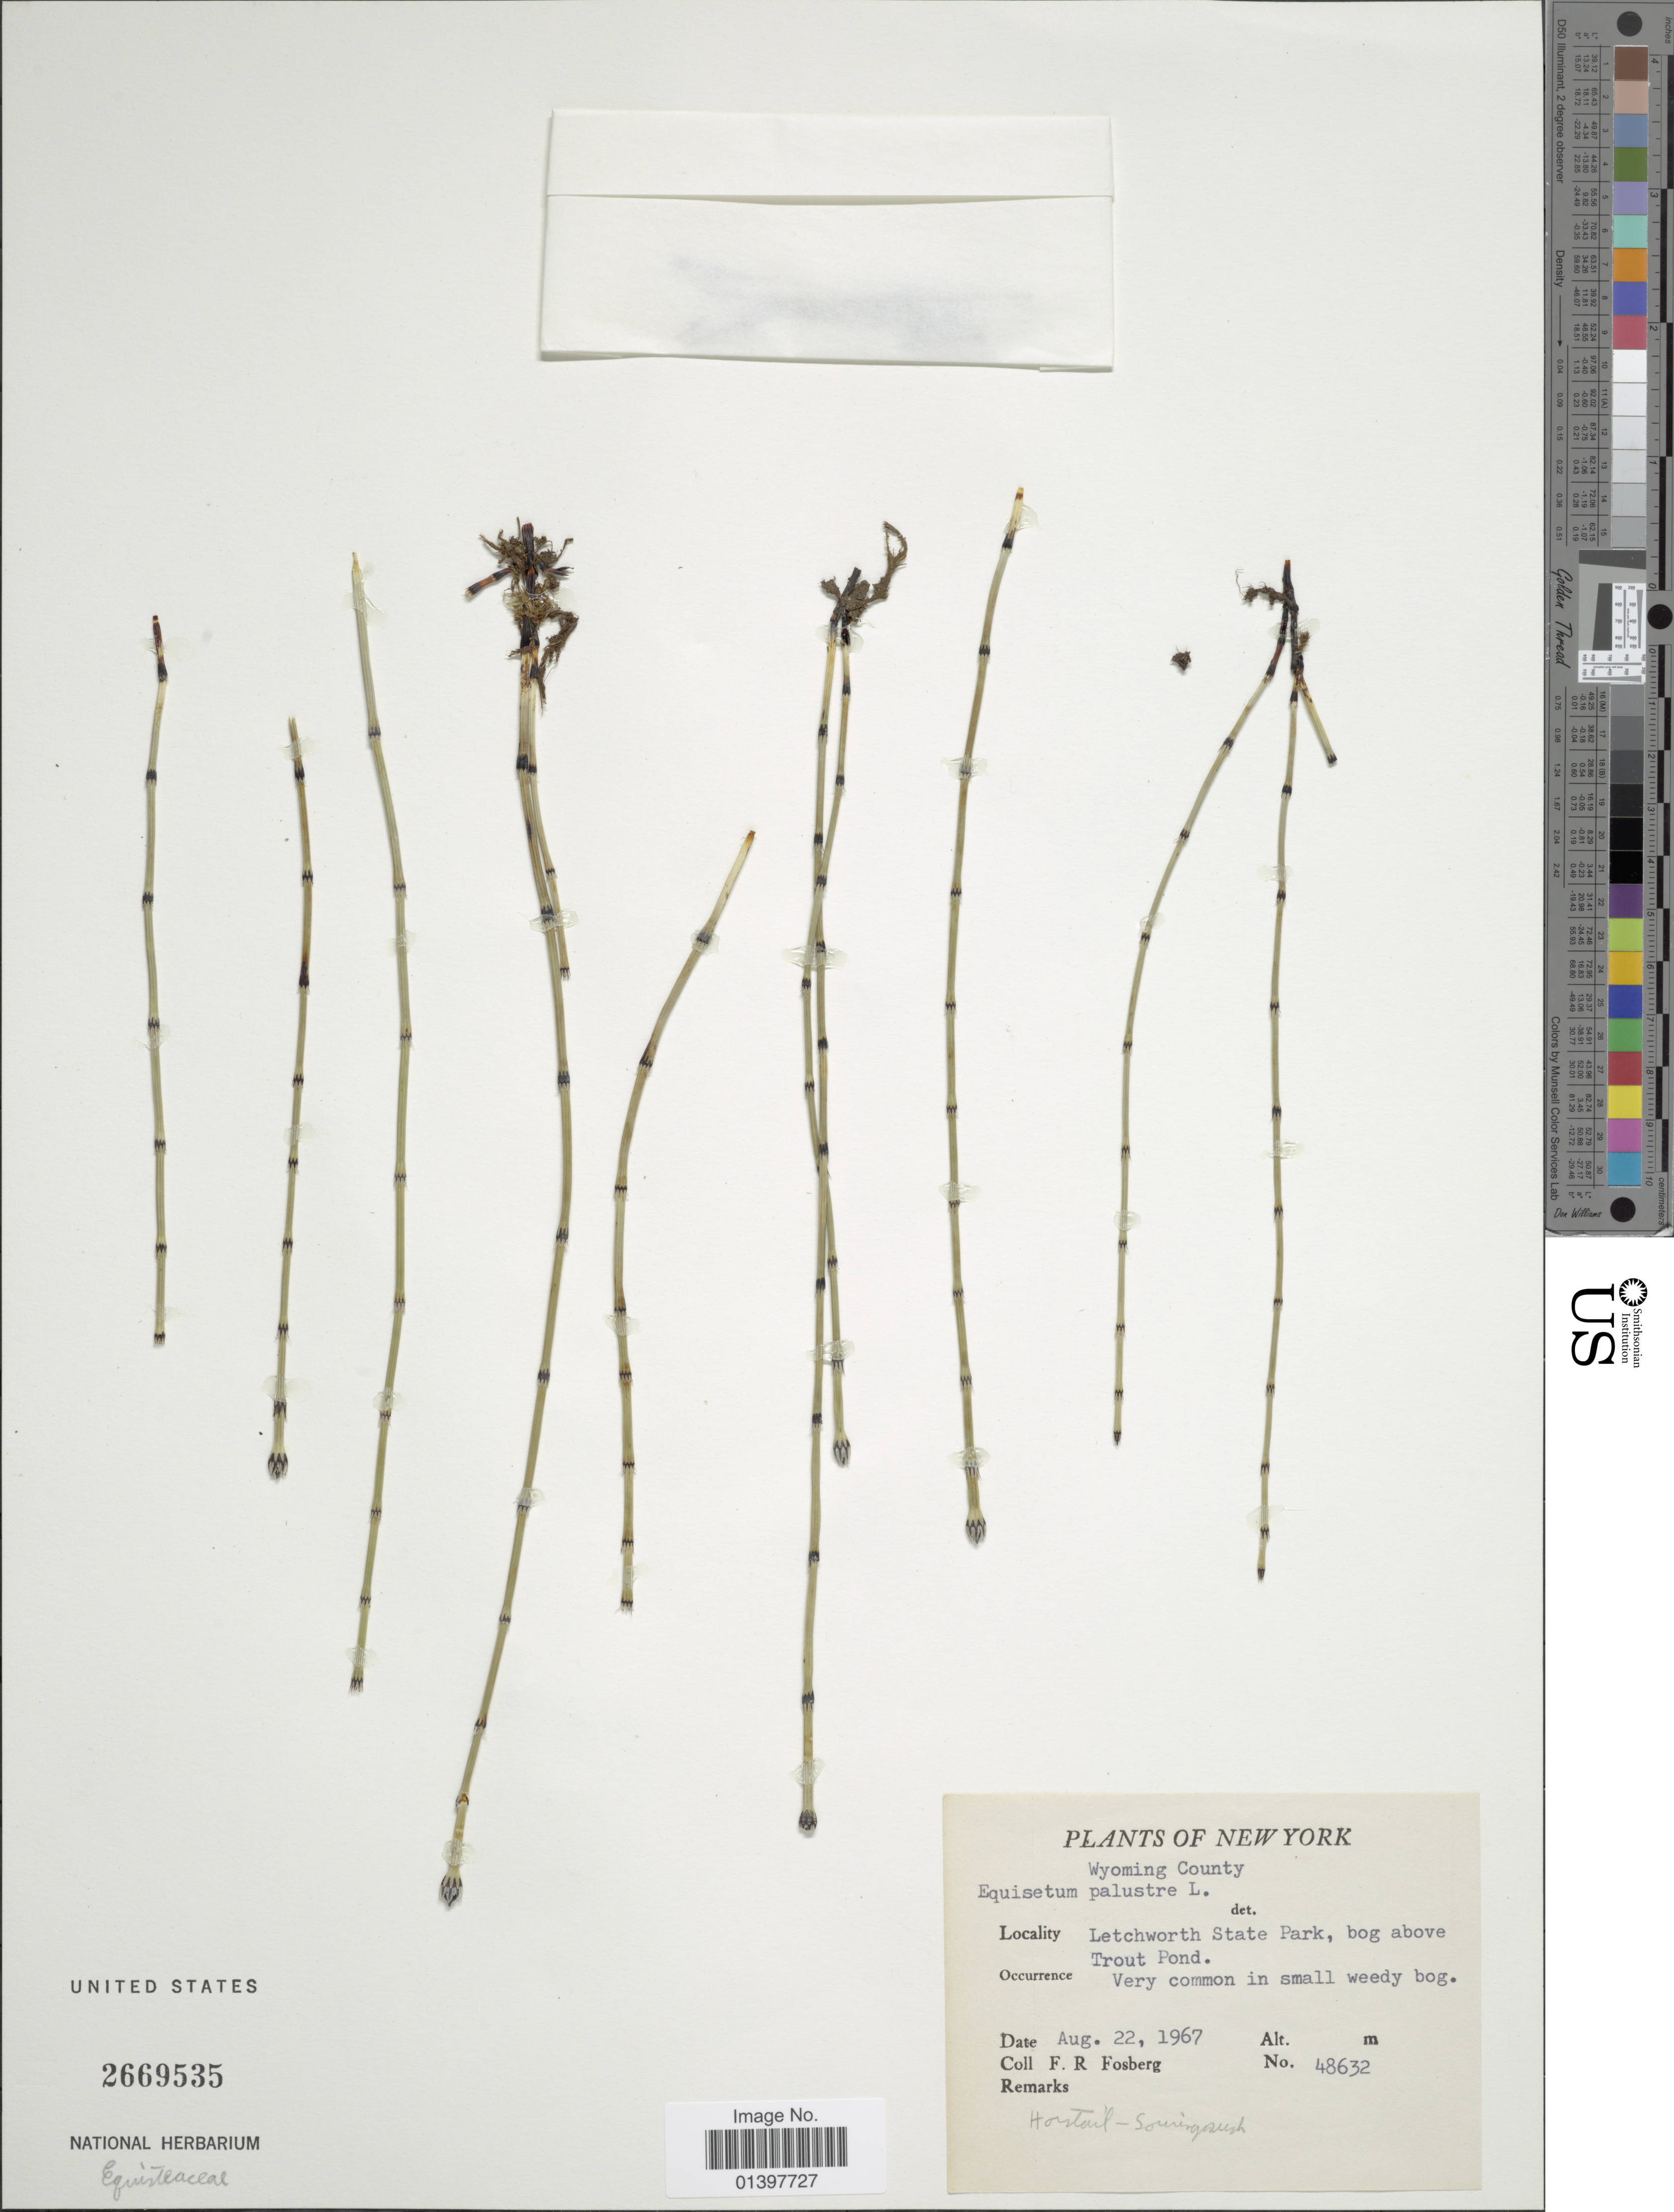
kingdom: Plantae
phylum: Tracheophyta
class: Polypodiopsida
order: Equisetales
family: Equisetaceae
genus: Equisetum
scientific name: Equisetum sp.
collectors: F. R. Fosberg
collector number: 48632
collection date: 1967-08-22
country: United States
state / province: New York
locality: Wyoming County,Letchworth State Park, bog above Trout Pond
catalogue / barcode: US 2669535